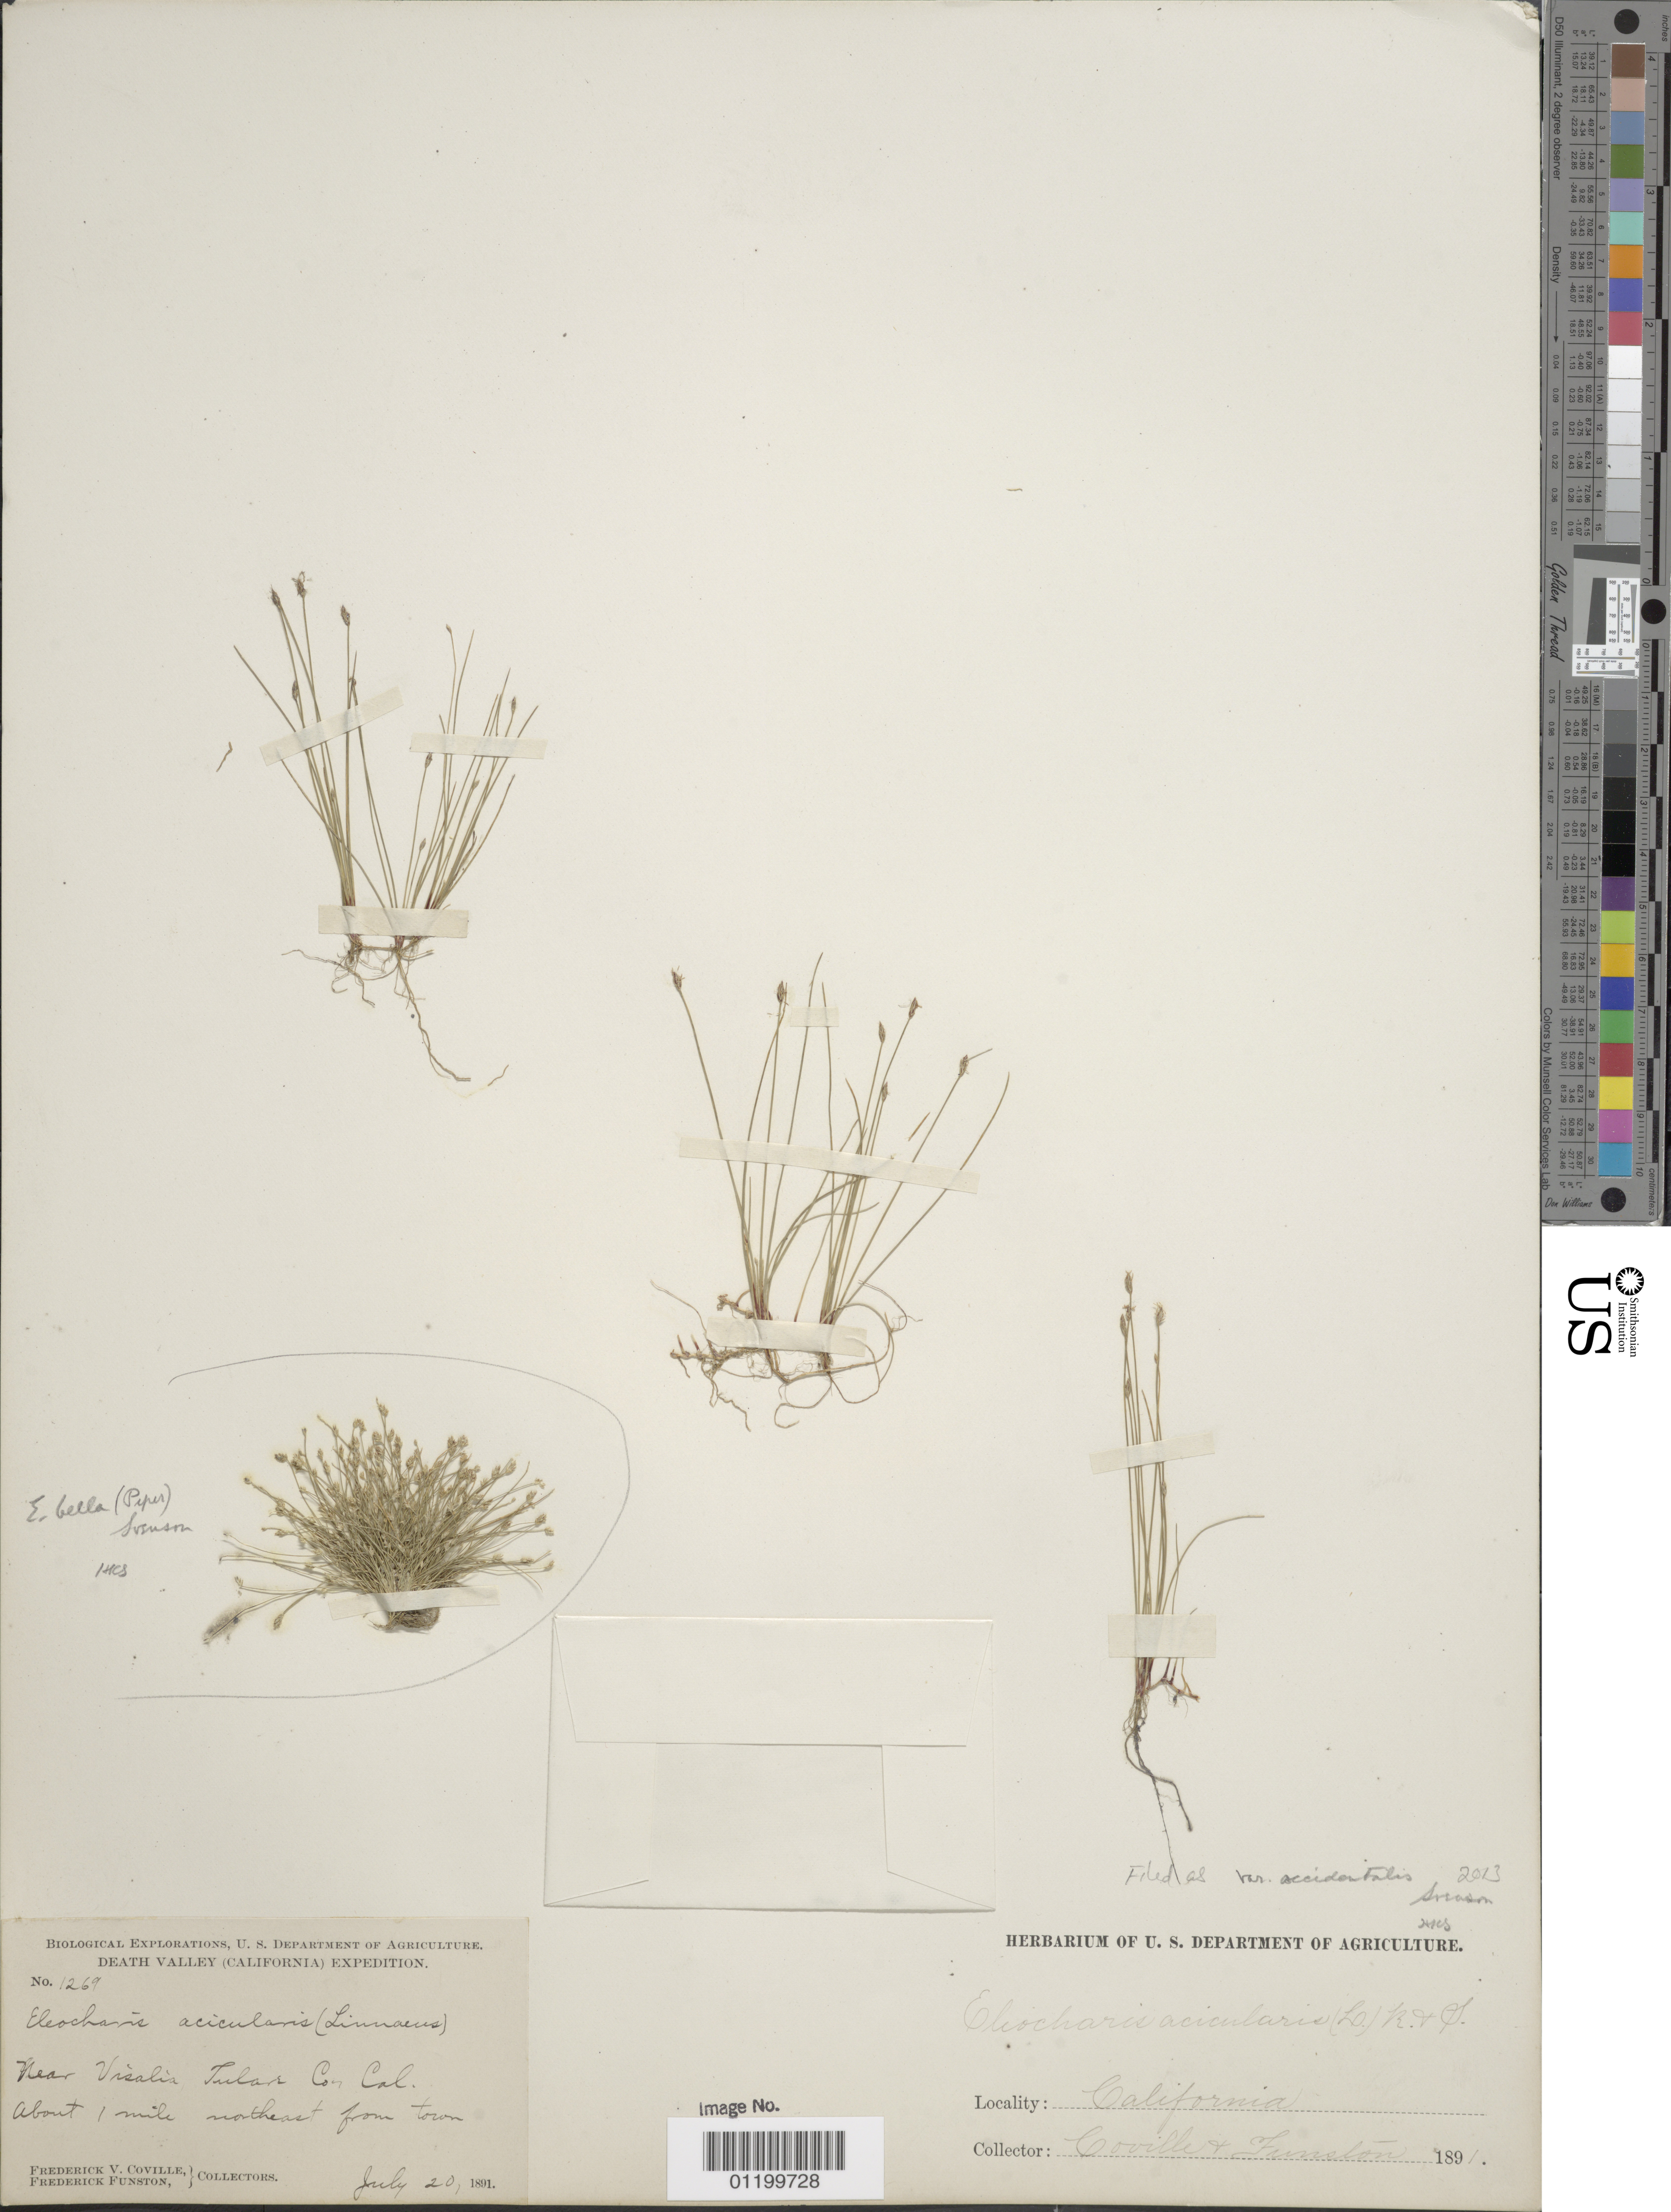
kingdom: Plantae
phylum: Tracheophyta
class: Liliopsida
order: Poales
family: Cyperaceae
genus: Eleocharis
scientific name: Eleocharis acicularis var. occidentalis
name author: Svenson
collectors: F. V. Coville & F. Funston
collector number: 1269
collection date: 1891-07-20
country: United States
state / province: California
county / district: Tulare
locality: near Visalia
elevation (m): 100